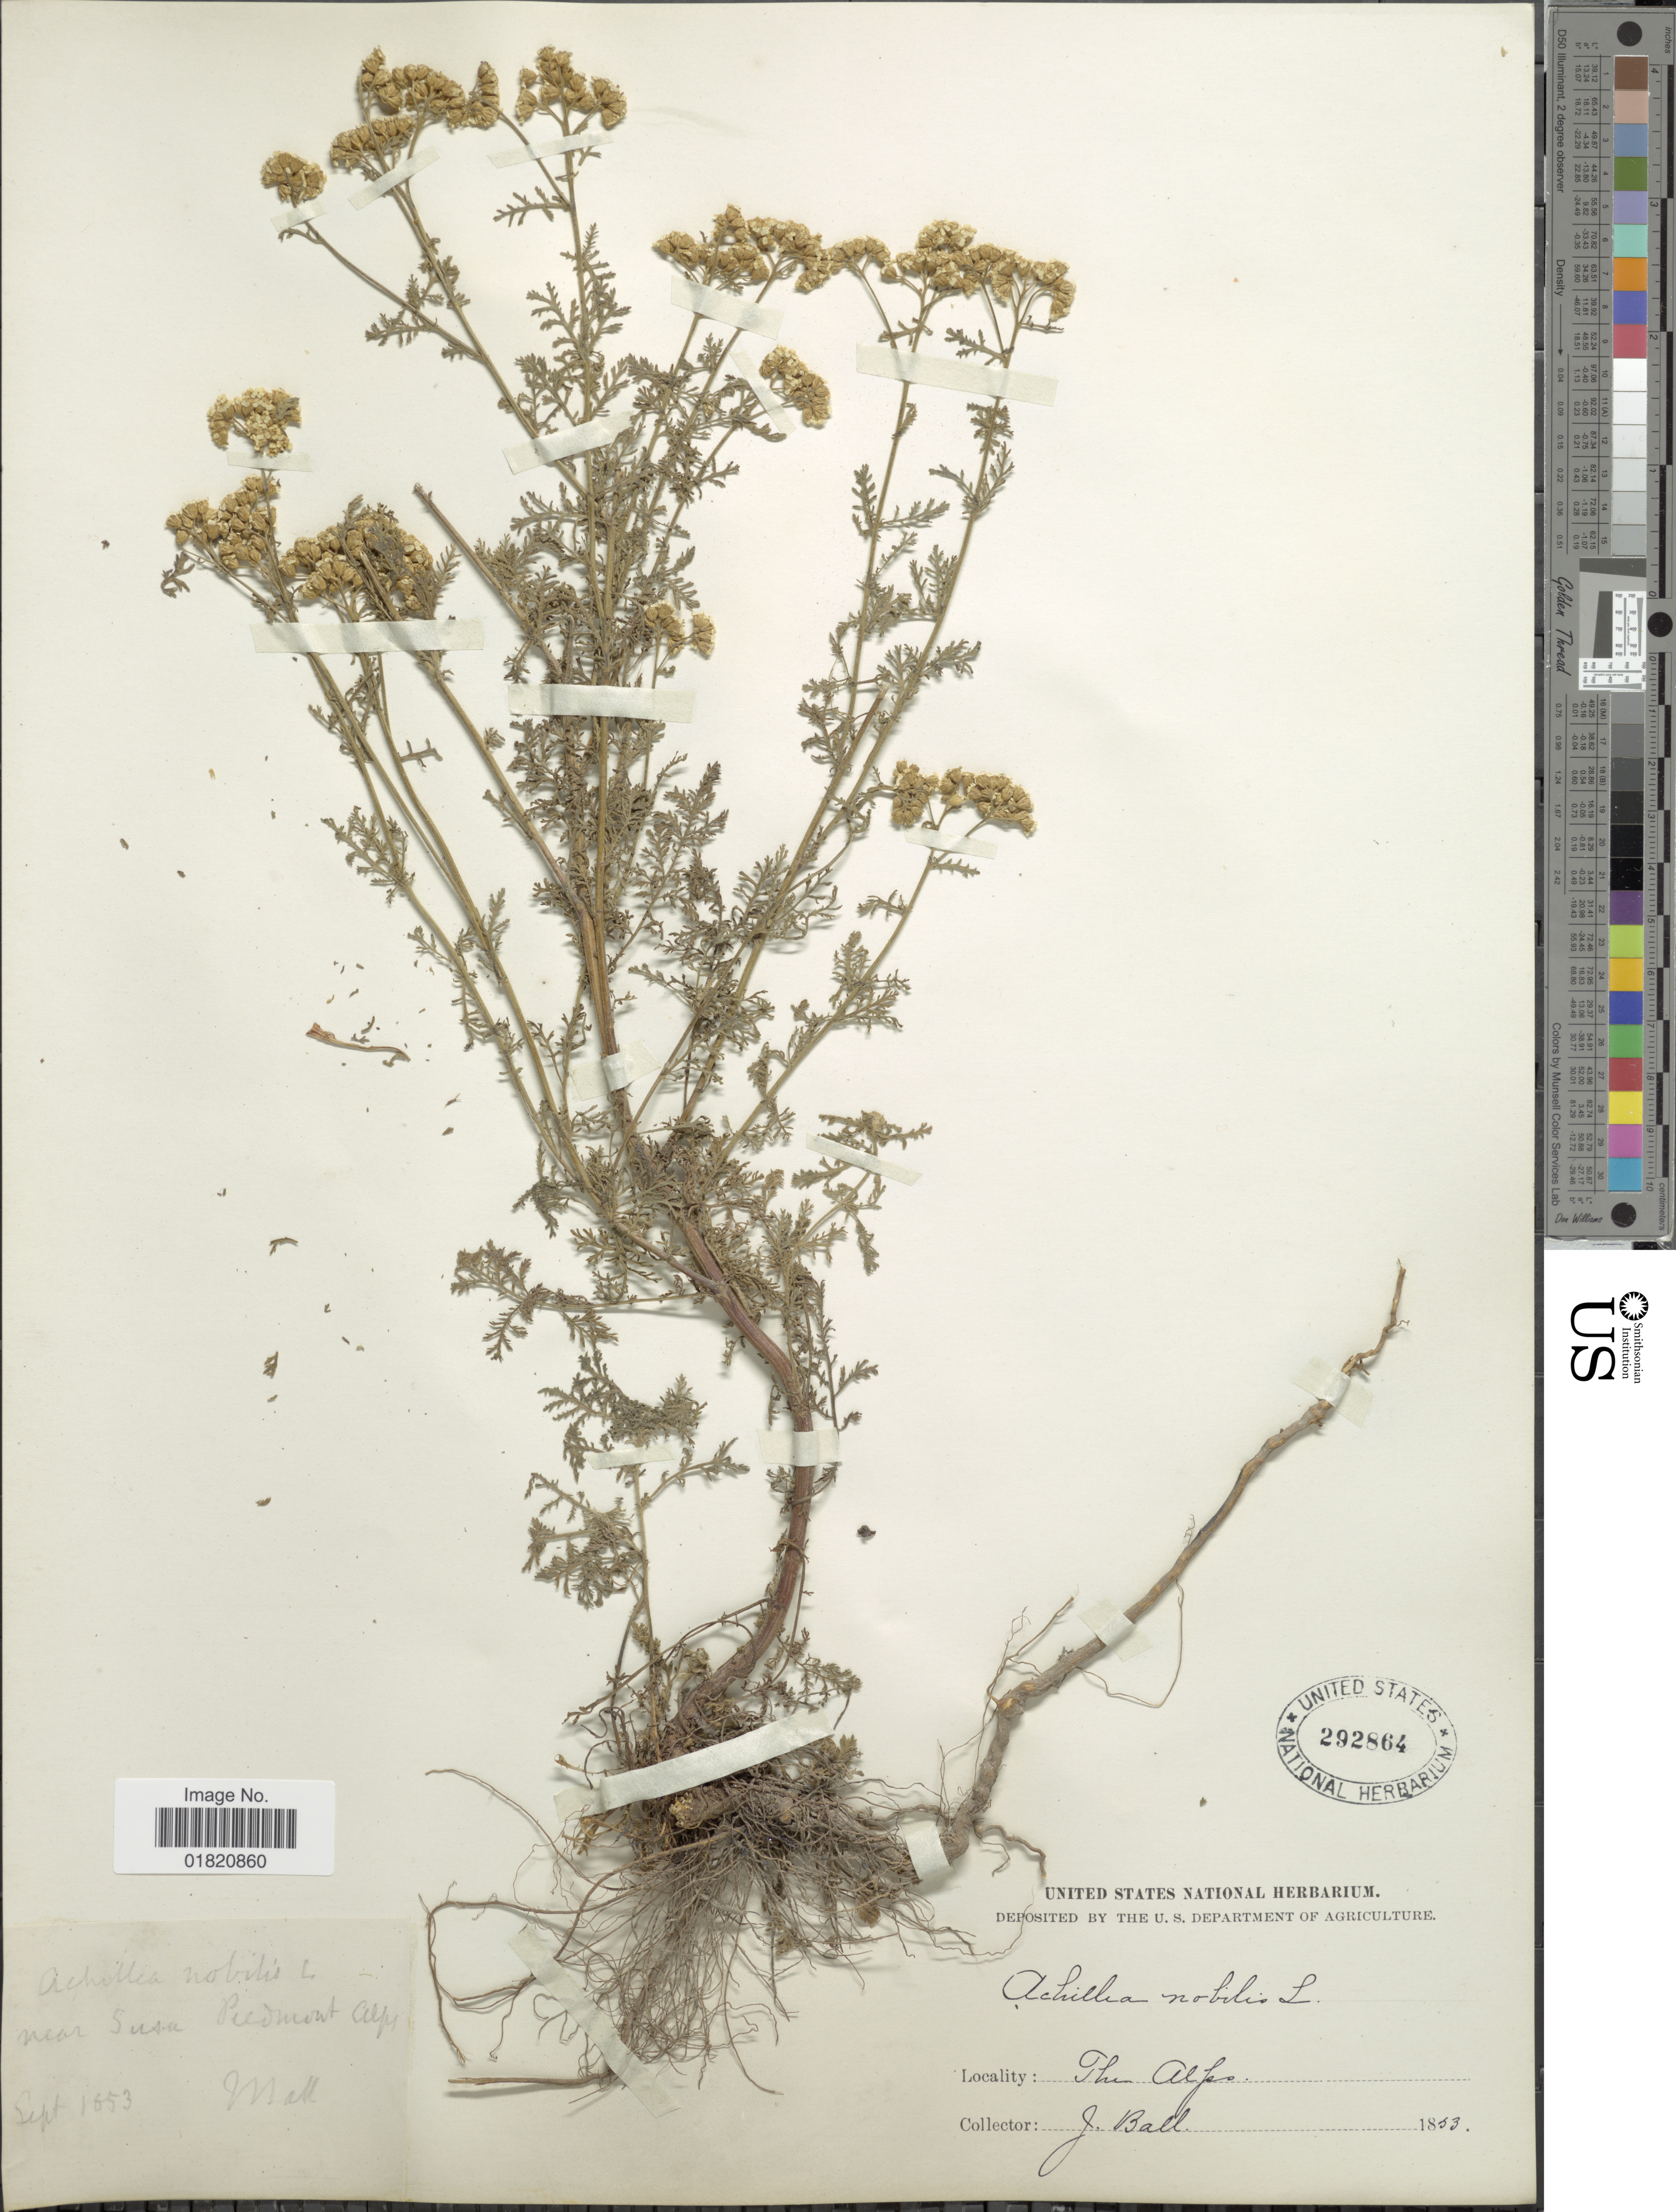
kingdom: Plantae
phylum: Tracheophyta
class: Magnoliopsida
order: Asterales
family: Asteraceae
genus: Achillea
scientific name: Achillea nobilis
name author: L.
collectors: J. Ball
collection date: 1853-09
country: Italy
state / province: Piedmont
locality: Near Susa. The Alps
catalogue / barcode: US 292864